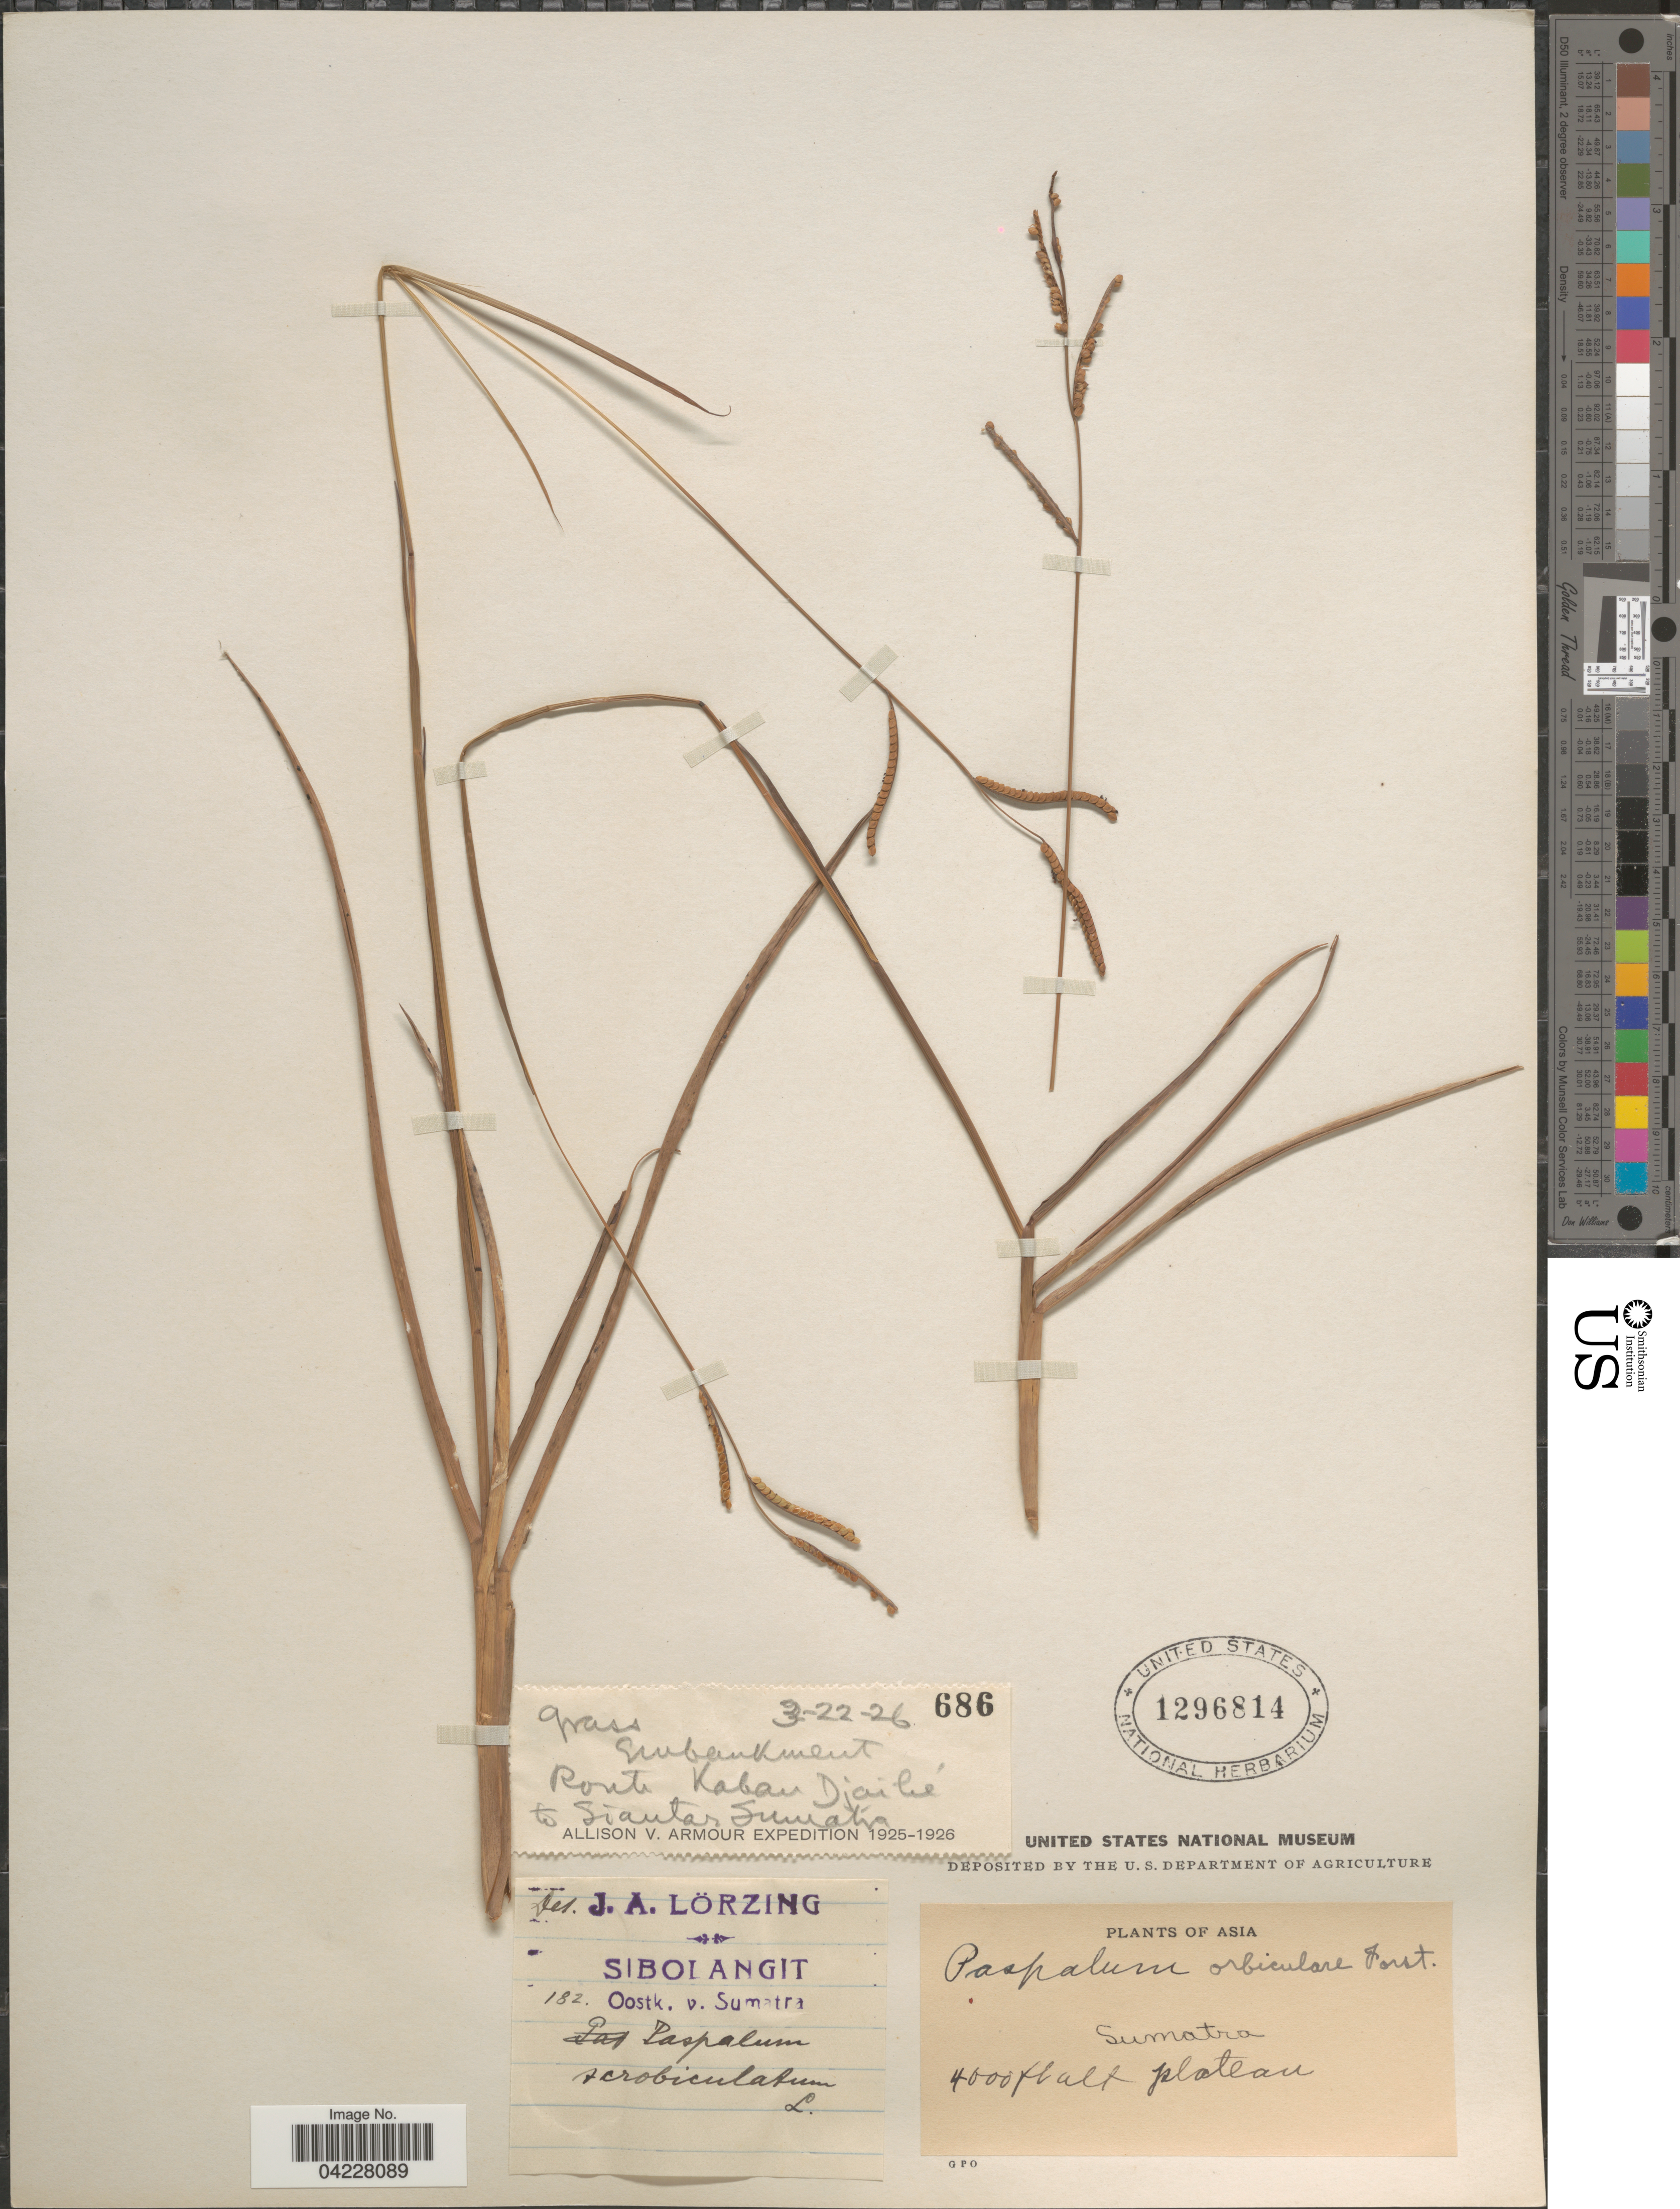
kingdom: Plantae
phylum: Tracheophyta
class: Liliopsida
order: Poales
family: Poaceae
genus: Paspalum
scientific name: Paspalum orbiculare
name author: G. Forst.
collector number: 182/686?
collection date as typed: Transcribed d/m/y: 22/3/26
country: Indonesia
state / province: Sumatra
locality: Embankment. Route Kaban Djailie to Siantar. Allison V. Armour Expedition 1925-1926. Sibolangit. Oostk. v. Sumatra.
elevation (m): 1219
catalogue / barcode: US 1296814